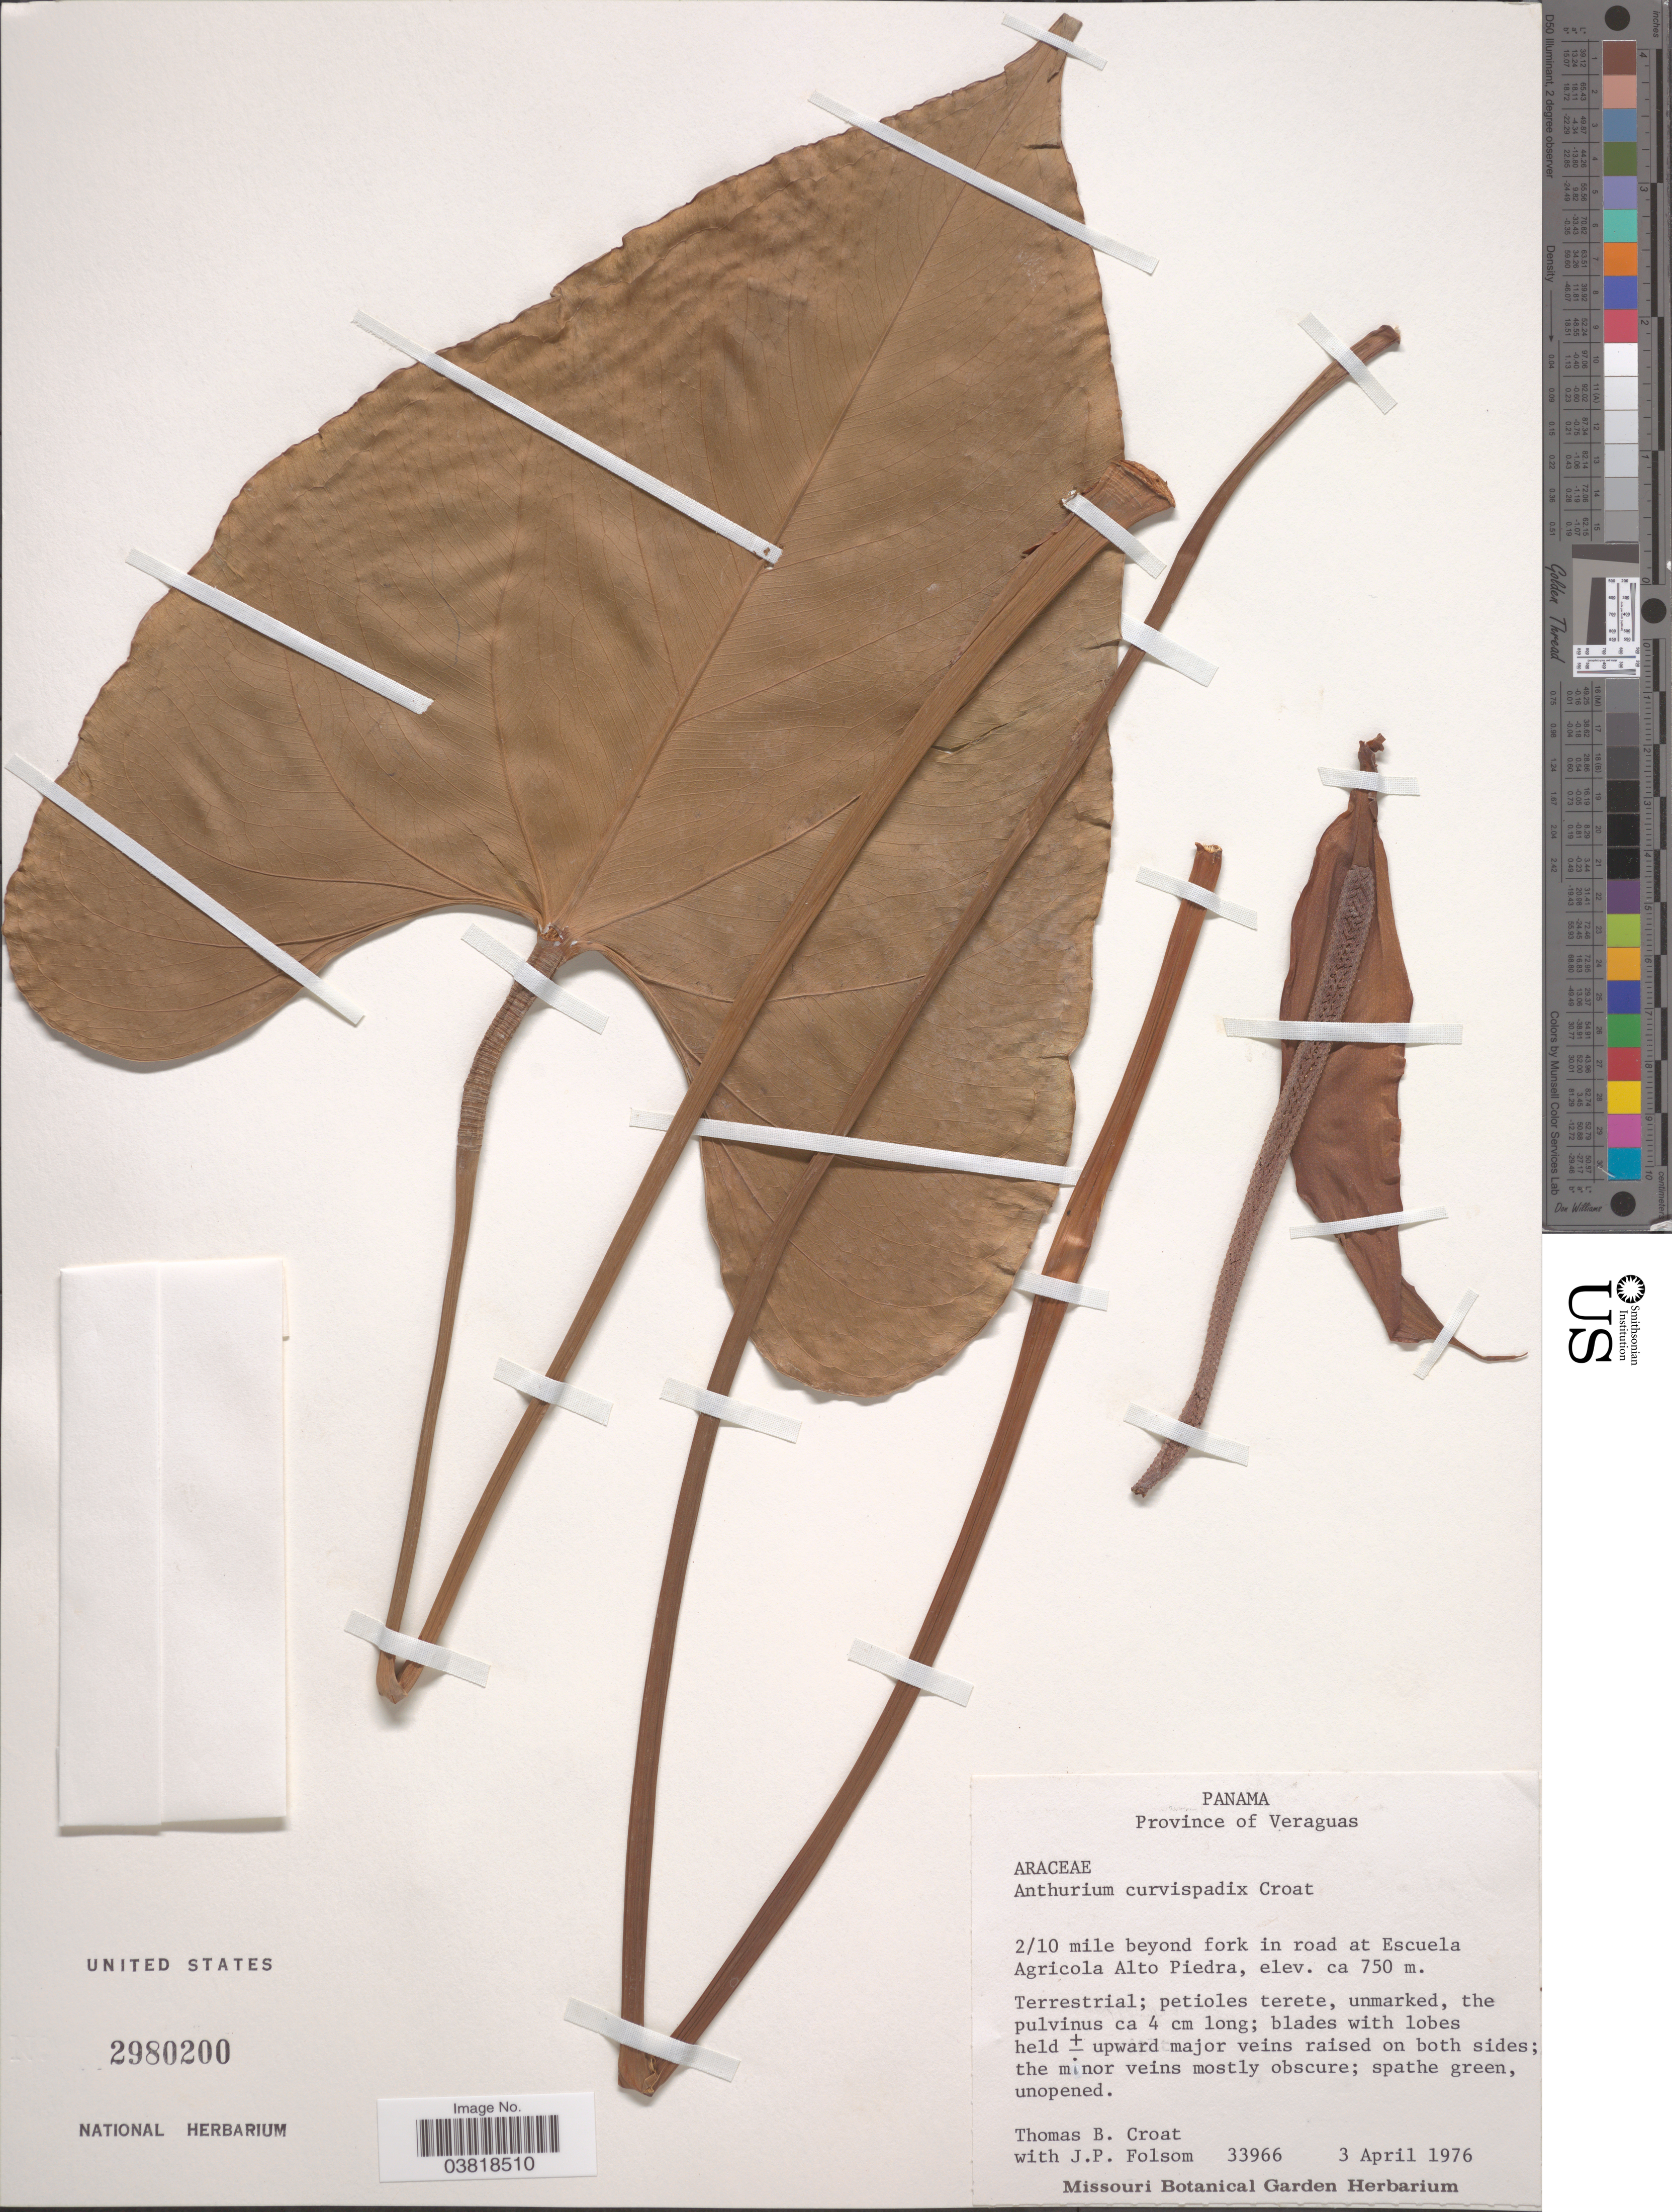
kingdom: Plantae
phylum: Tracheophyta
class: Liliopsida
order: Alismatales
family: Araceae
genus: Anthurium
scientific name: Anthurium curvispadix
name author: Croat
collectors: T. B. Croat & J. P. Folsom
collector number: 33966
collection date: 1976-04-03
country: Panama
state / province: Veraguas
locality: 2/10 mile beyond fork in road at Escuela Agricola Alto Piedra.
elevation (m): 750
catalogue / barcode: US 2980200